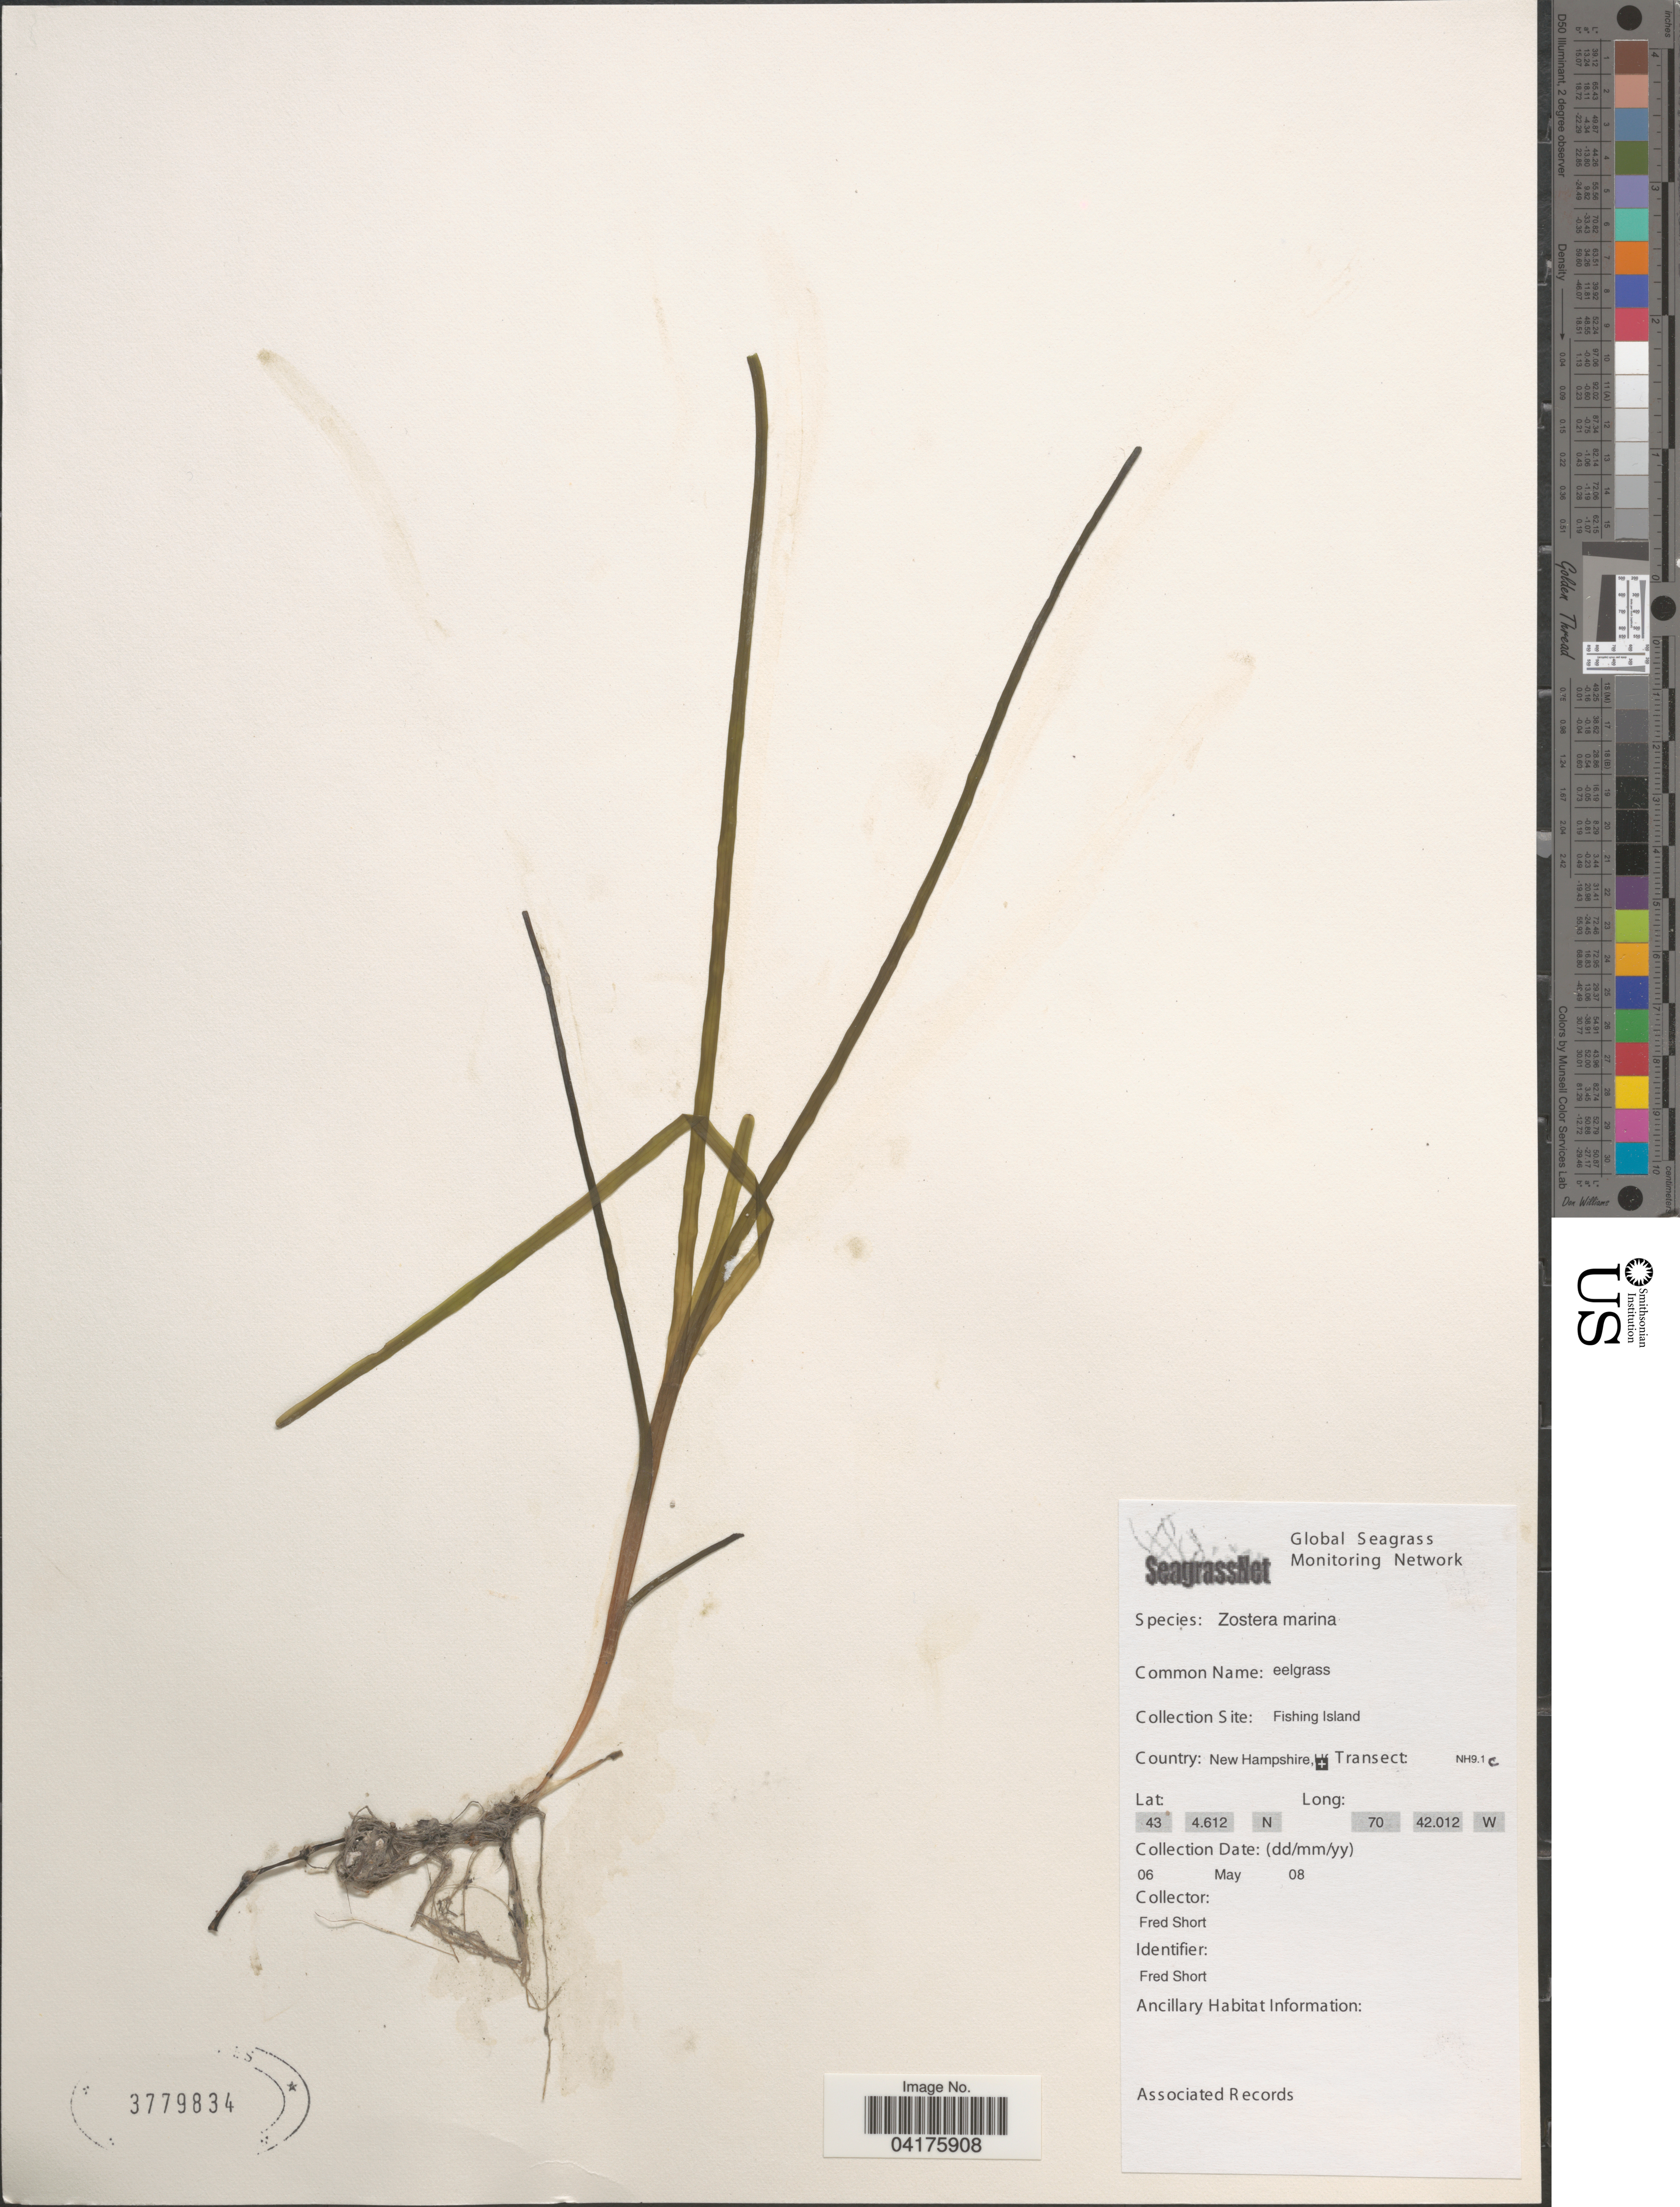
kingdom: Plantae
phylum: Tracheophyta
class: Liliopsida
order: Alismatales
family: Zosteraceae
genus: Zostera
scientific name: Zostera marina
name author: L.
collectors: F. Short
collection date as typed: Transcribed d/m/y: 6/5/8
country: United States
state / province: New Hampshire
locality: Fishing Island.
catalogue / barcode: US 3779834